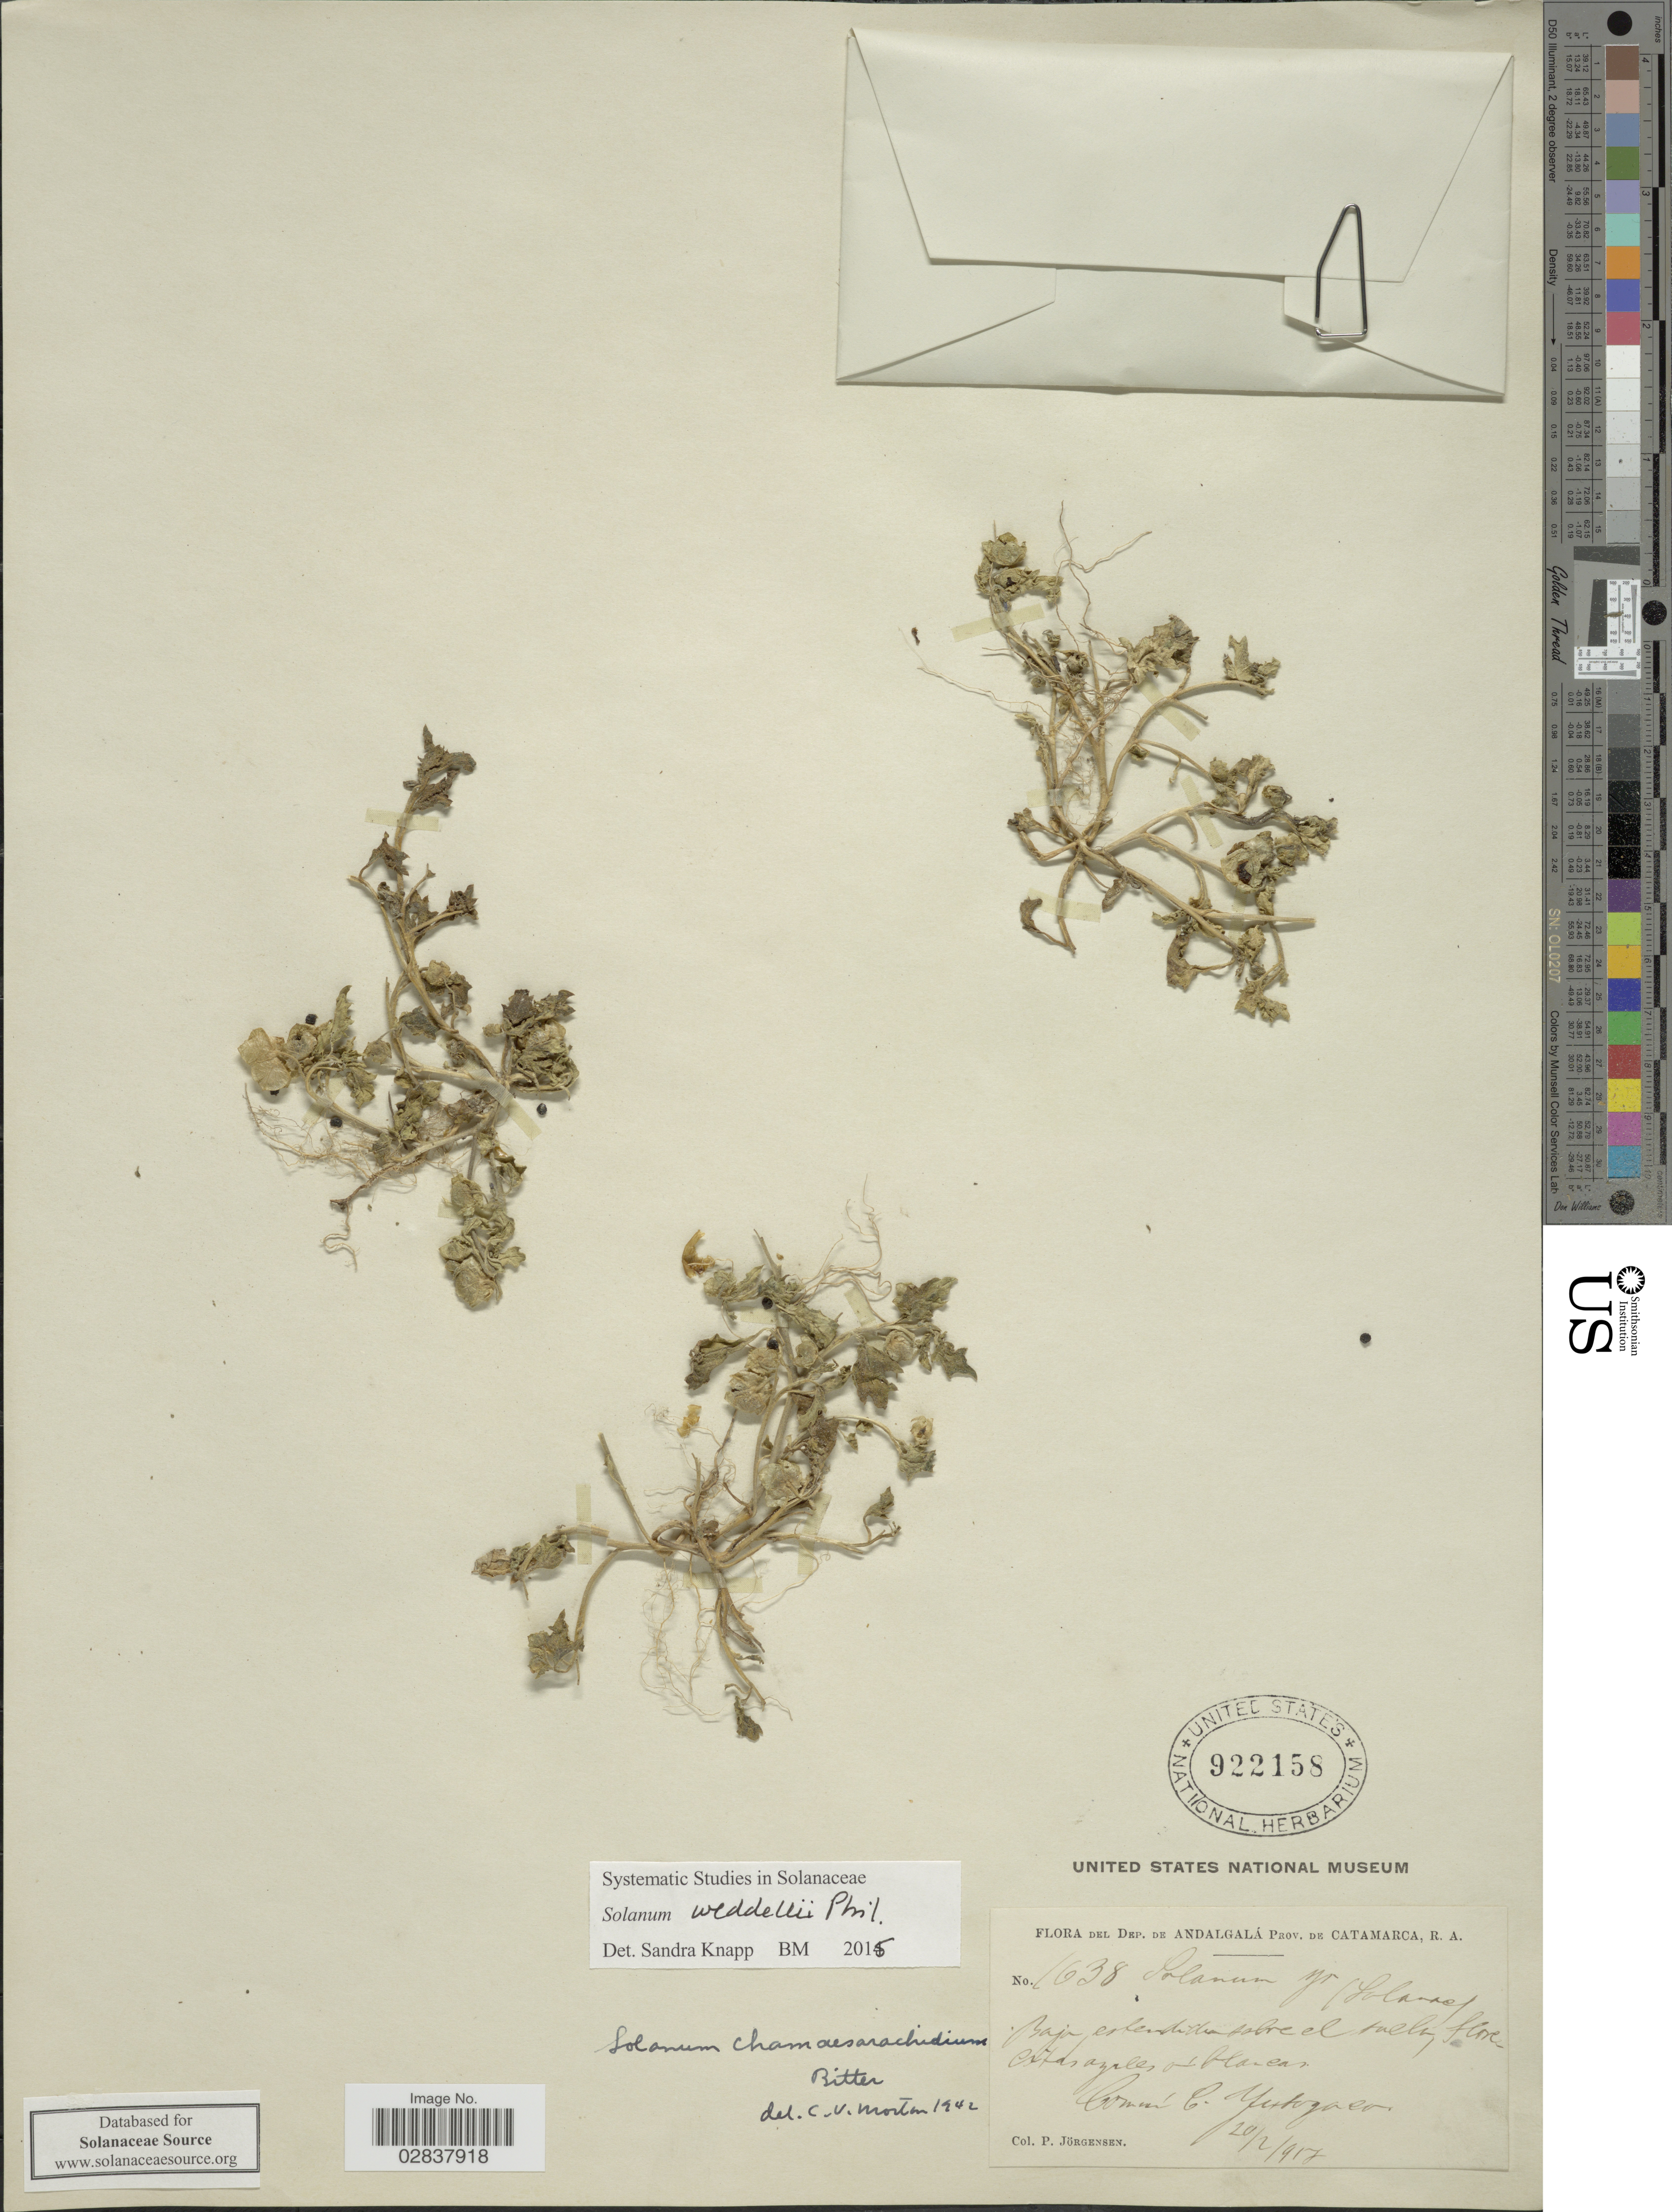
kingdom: Plantae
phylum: Tracheophyta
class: Magnoliopsida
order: Solanales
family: Solanaceae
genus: Solanum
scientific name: Solanum weddellii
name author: Phil.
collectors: P. Jörgensen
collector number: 1638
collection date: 1917-02-20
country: Argentina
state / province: Catamarca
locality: Dep. de Andalgalá.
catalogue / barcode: US 922158